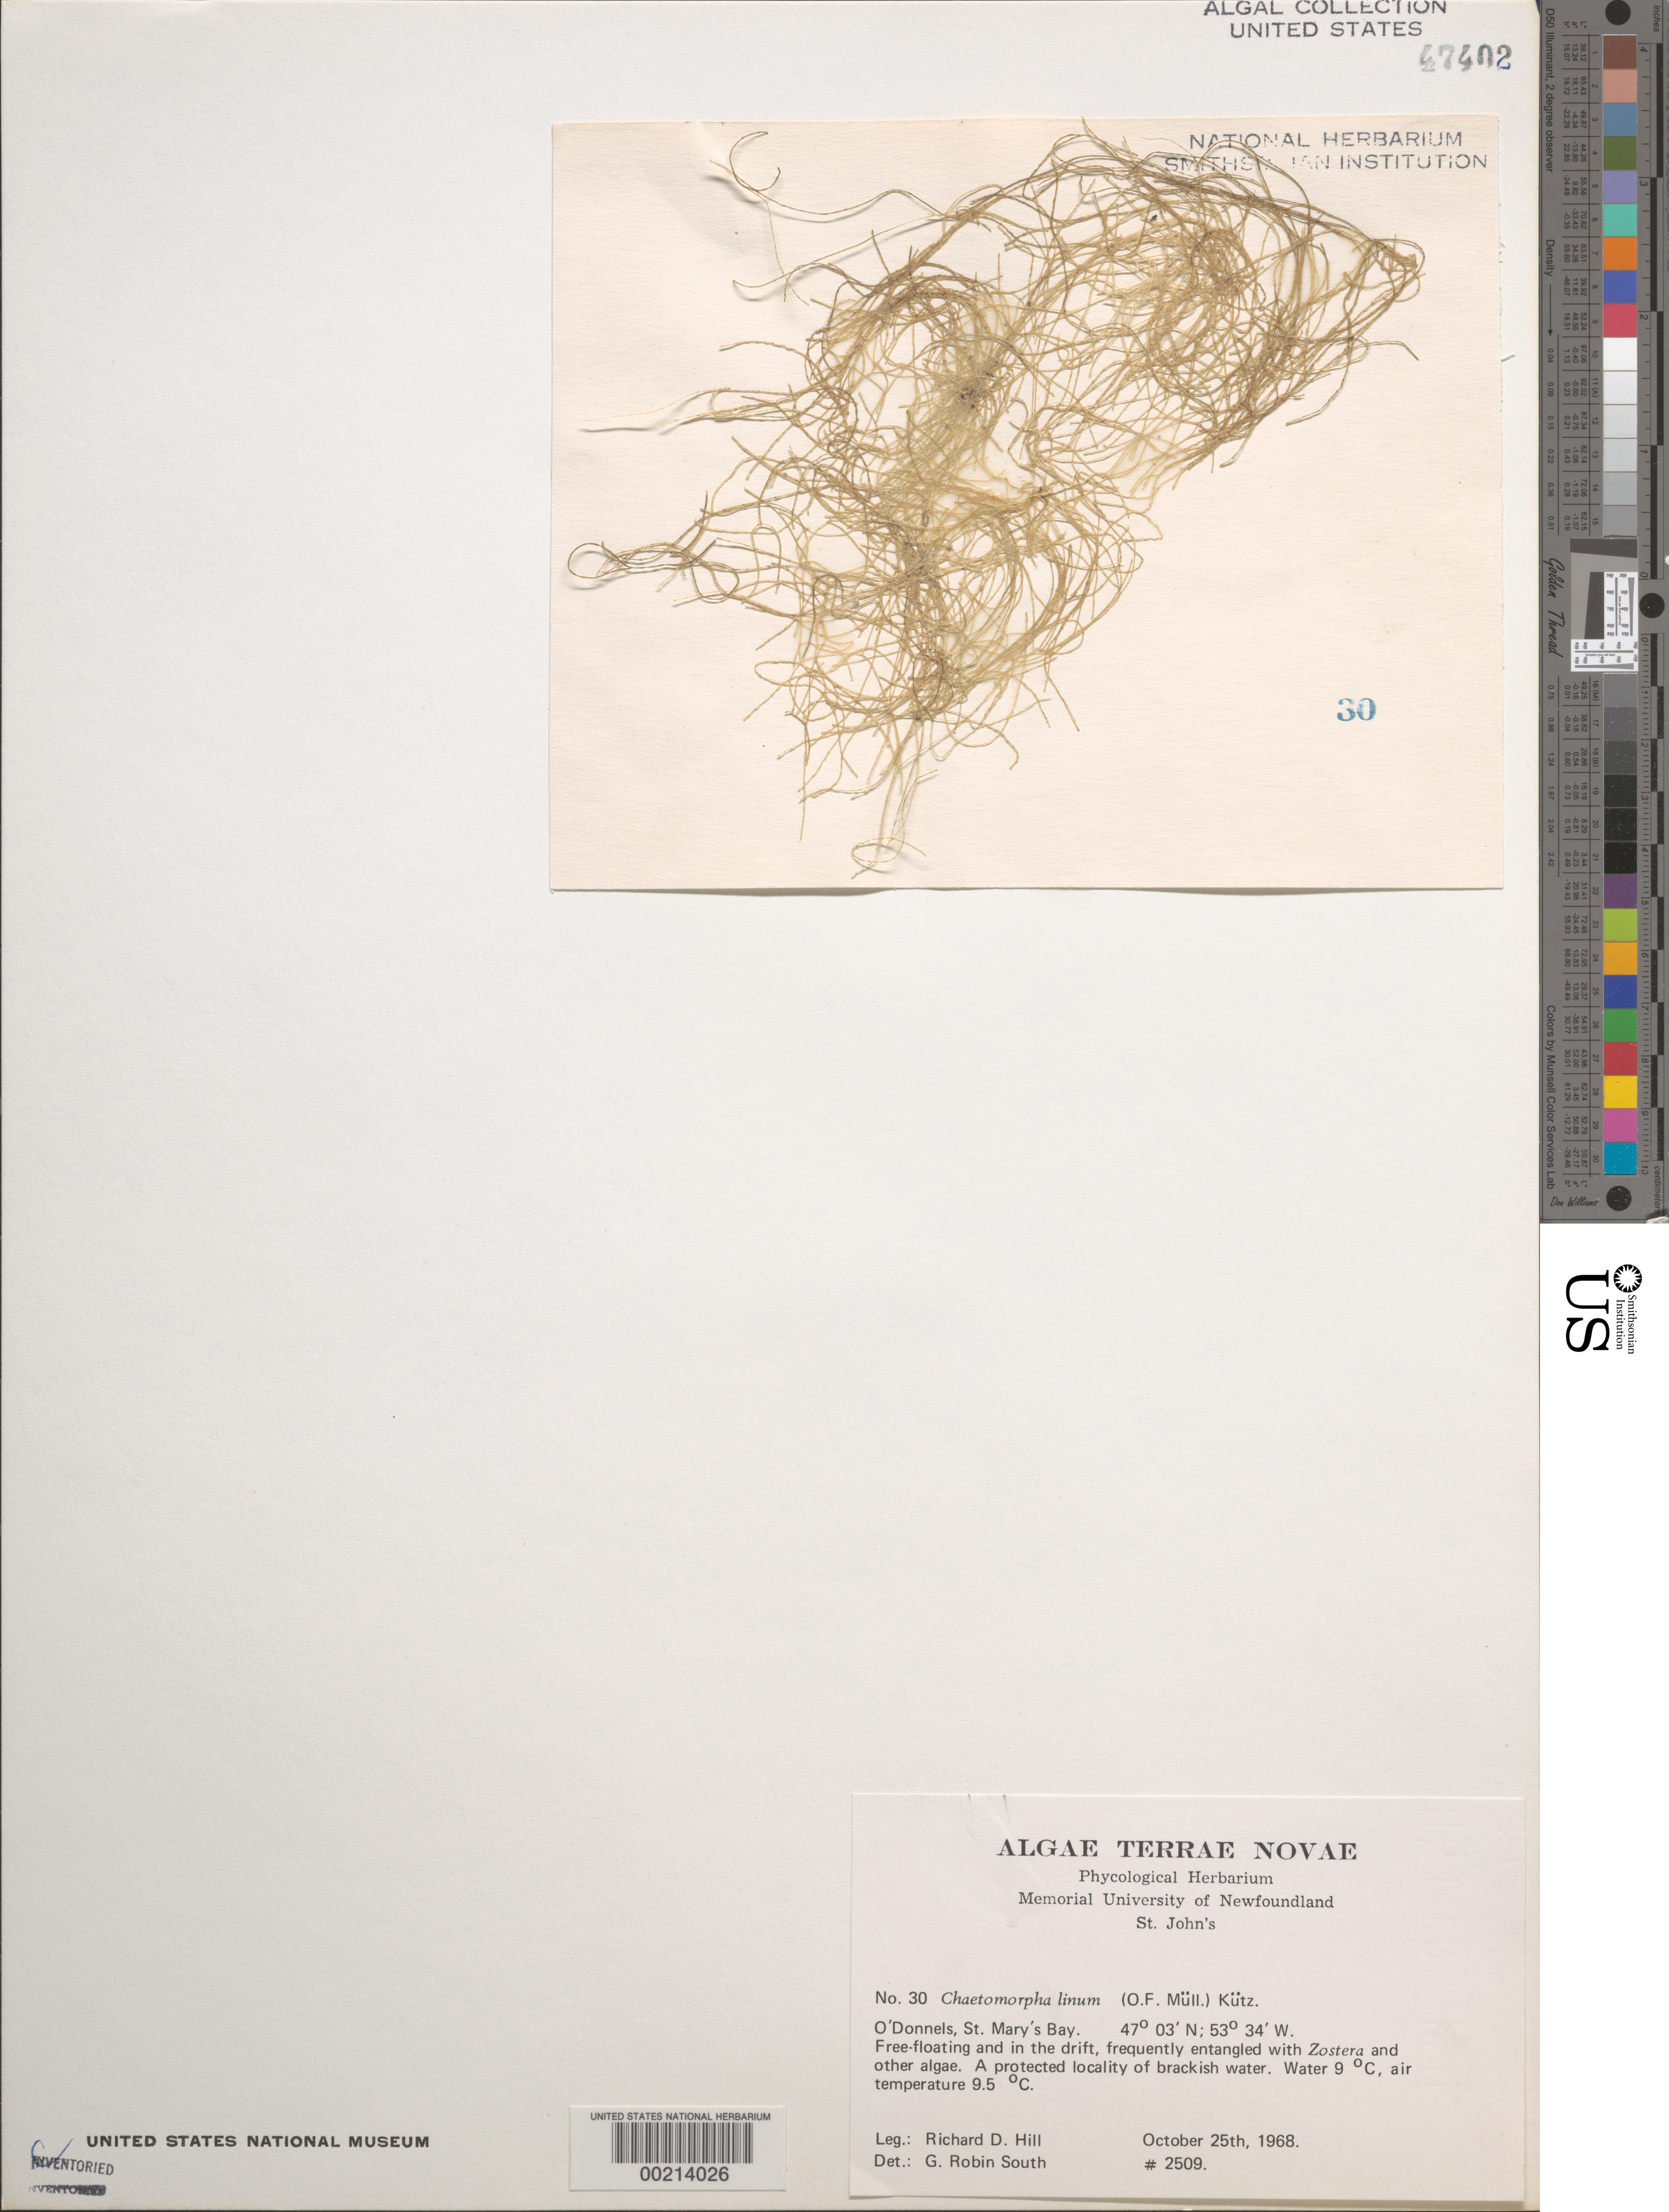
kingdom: Plantae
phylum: Chlorophyta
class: Ulvophyceae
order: Cladophorales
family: Cladophoraceae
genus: Chaetomorpha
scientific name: Chaetomorpha linum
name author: (O.F. Muell.) Kütz.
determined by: South, G. R.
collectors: R. D. Hill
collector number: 2509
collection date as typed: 25 Oct 1968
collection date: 1968-10-25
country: Canada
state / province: Newfoundland and Labrador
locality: O'Donnels, St. Mary's Bay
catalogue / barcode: US 47402